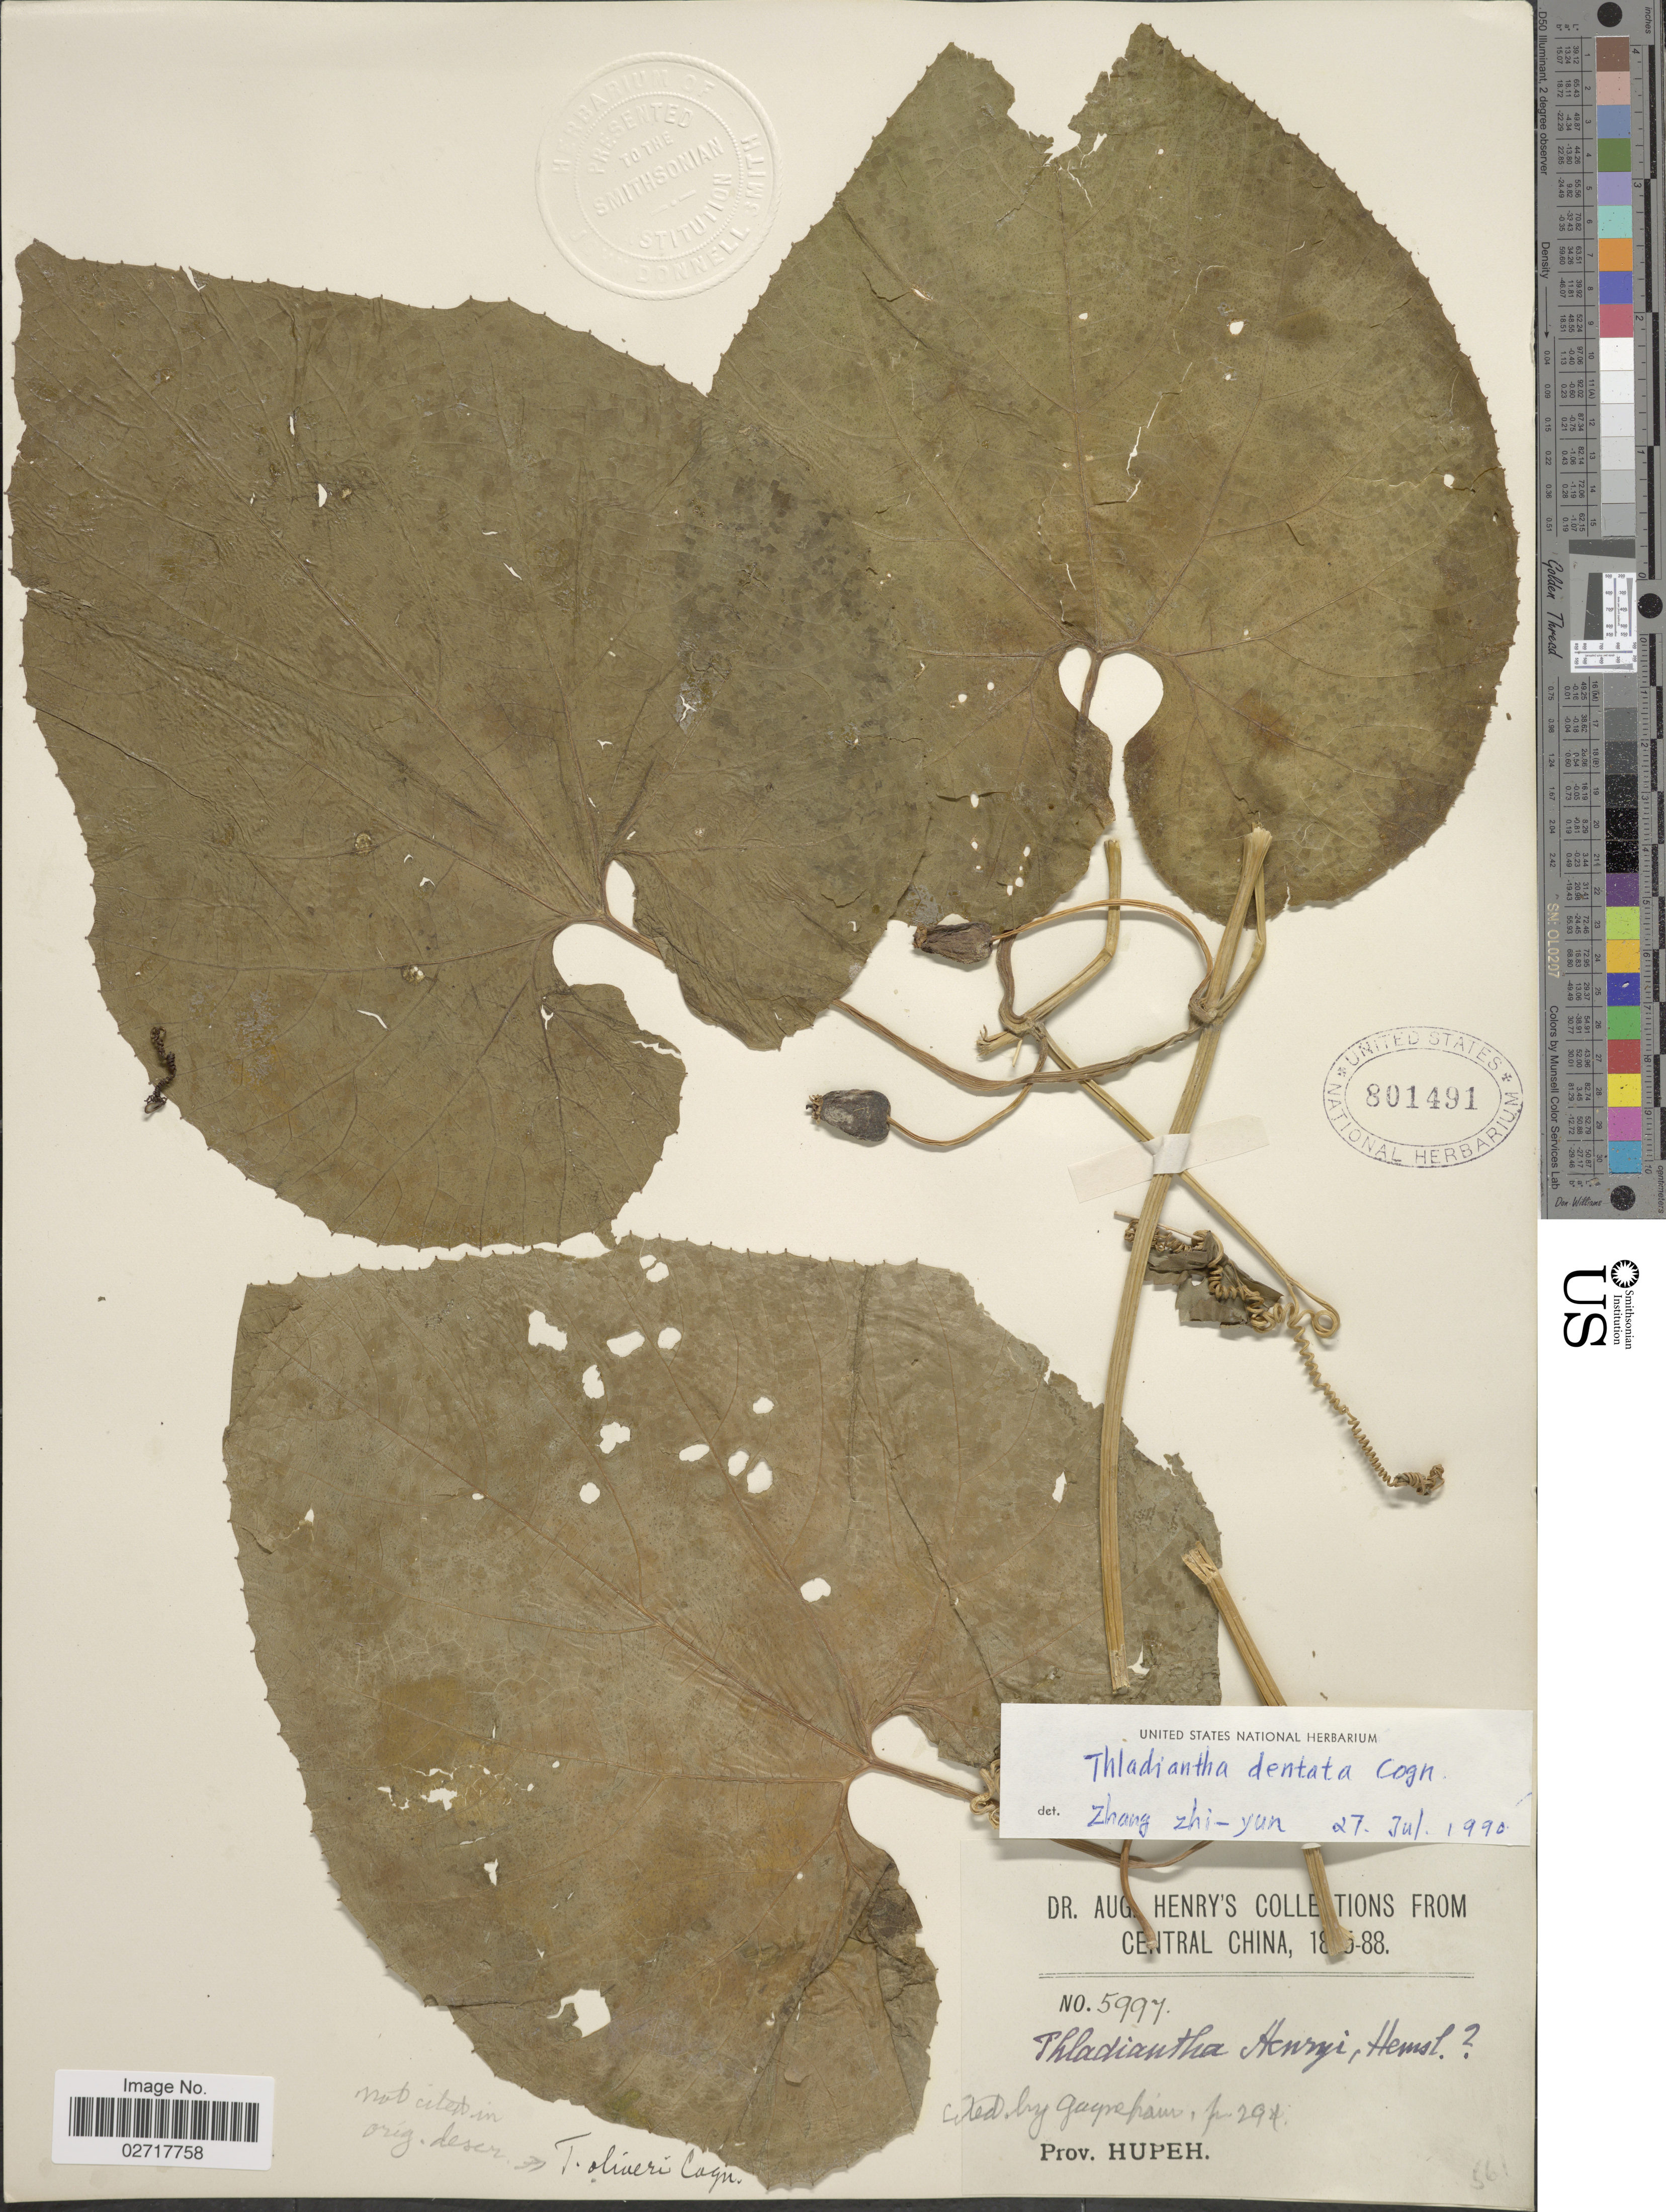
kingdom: Plantae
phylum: Tracheophyta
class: Magnoliopsida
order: Cucurbitales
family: Cucurbitaceae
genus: Thladiantha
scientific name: Thladiantha dentata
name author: Cogn. in Engl.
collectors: A. Henry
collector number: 5997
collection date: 1885/1888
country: China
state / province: Hubei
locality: Central China, Prov. Hupeh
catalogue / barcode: US 801491